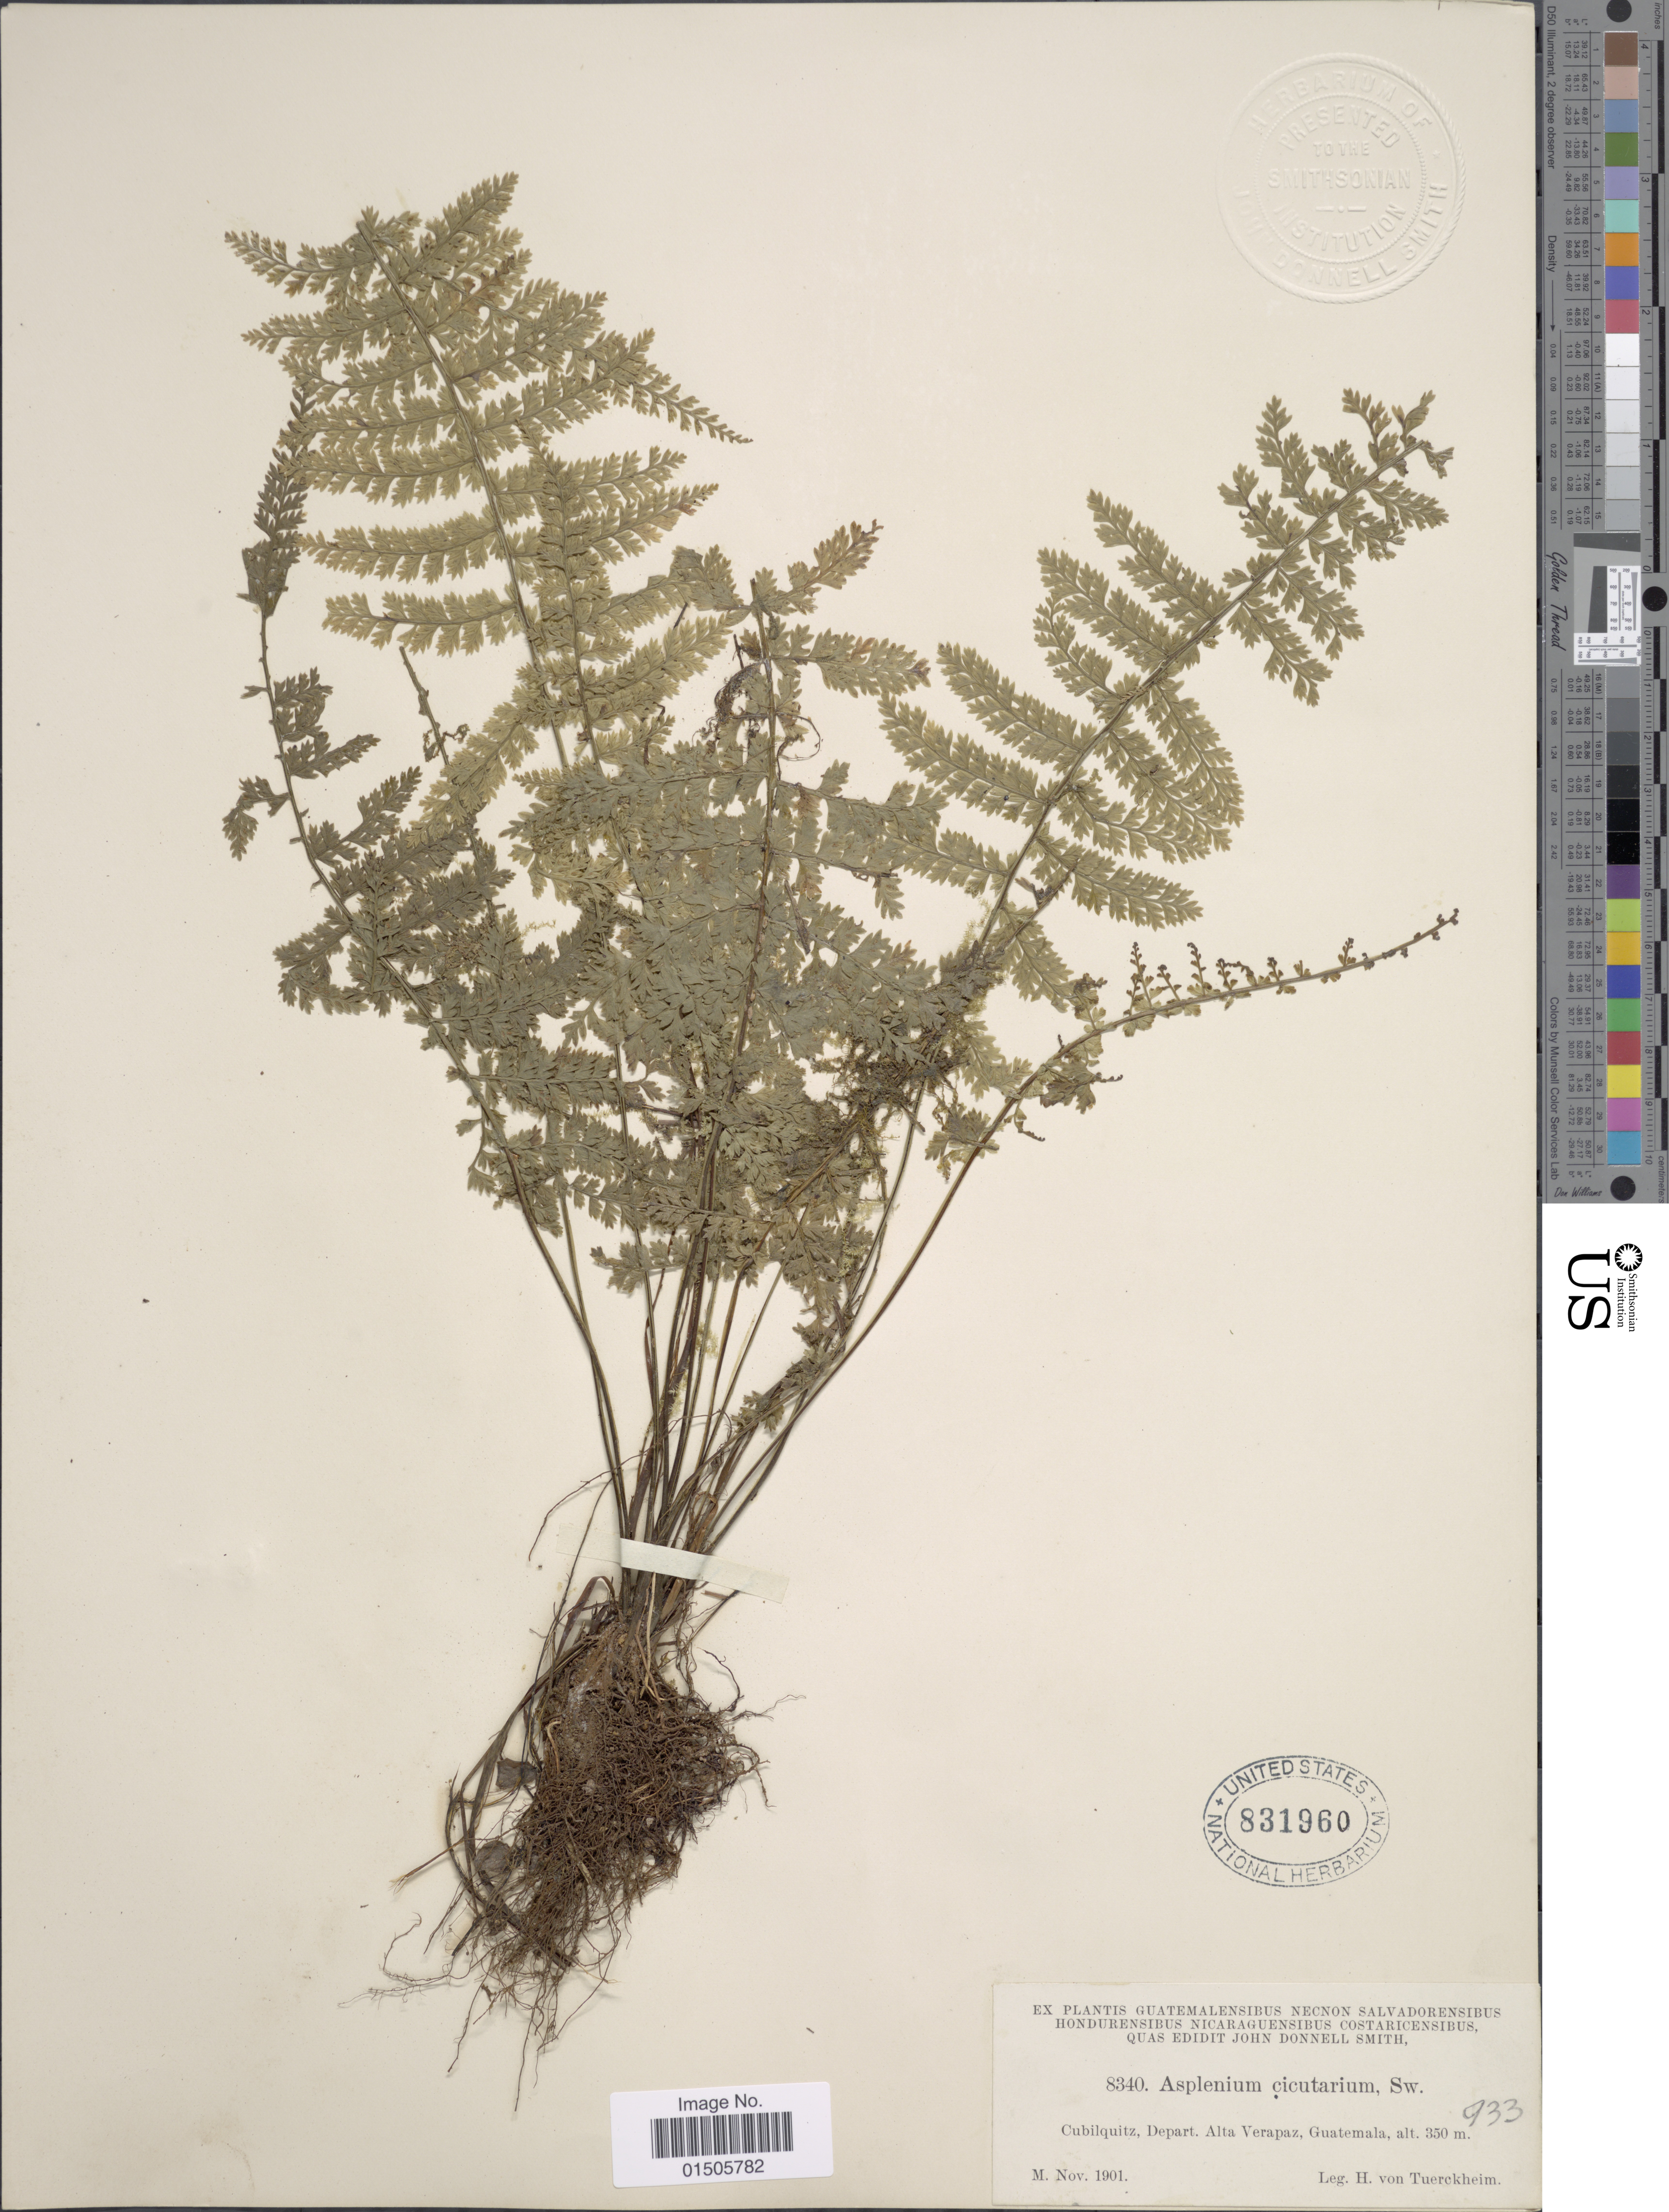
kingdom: Plantae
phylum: Tracheophyta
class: Polypodiopsida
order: Polypodiales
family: Aspleniaceae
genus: Asplenium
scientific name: Asplenium cristatum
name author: Lam.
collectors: H. von Tuerckheim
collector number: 8340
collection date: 1901-11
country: Guatemala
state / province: Alta Verapaz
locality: Cubilquitz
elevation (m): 350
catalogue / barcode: US 831960